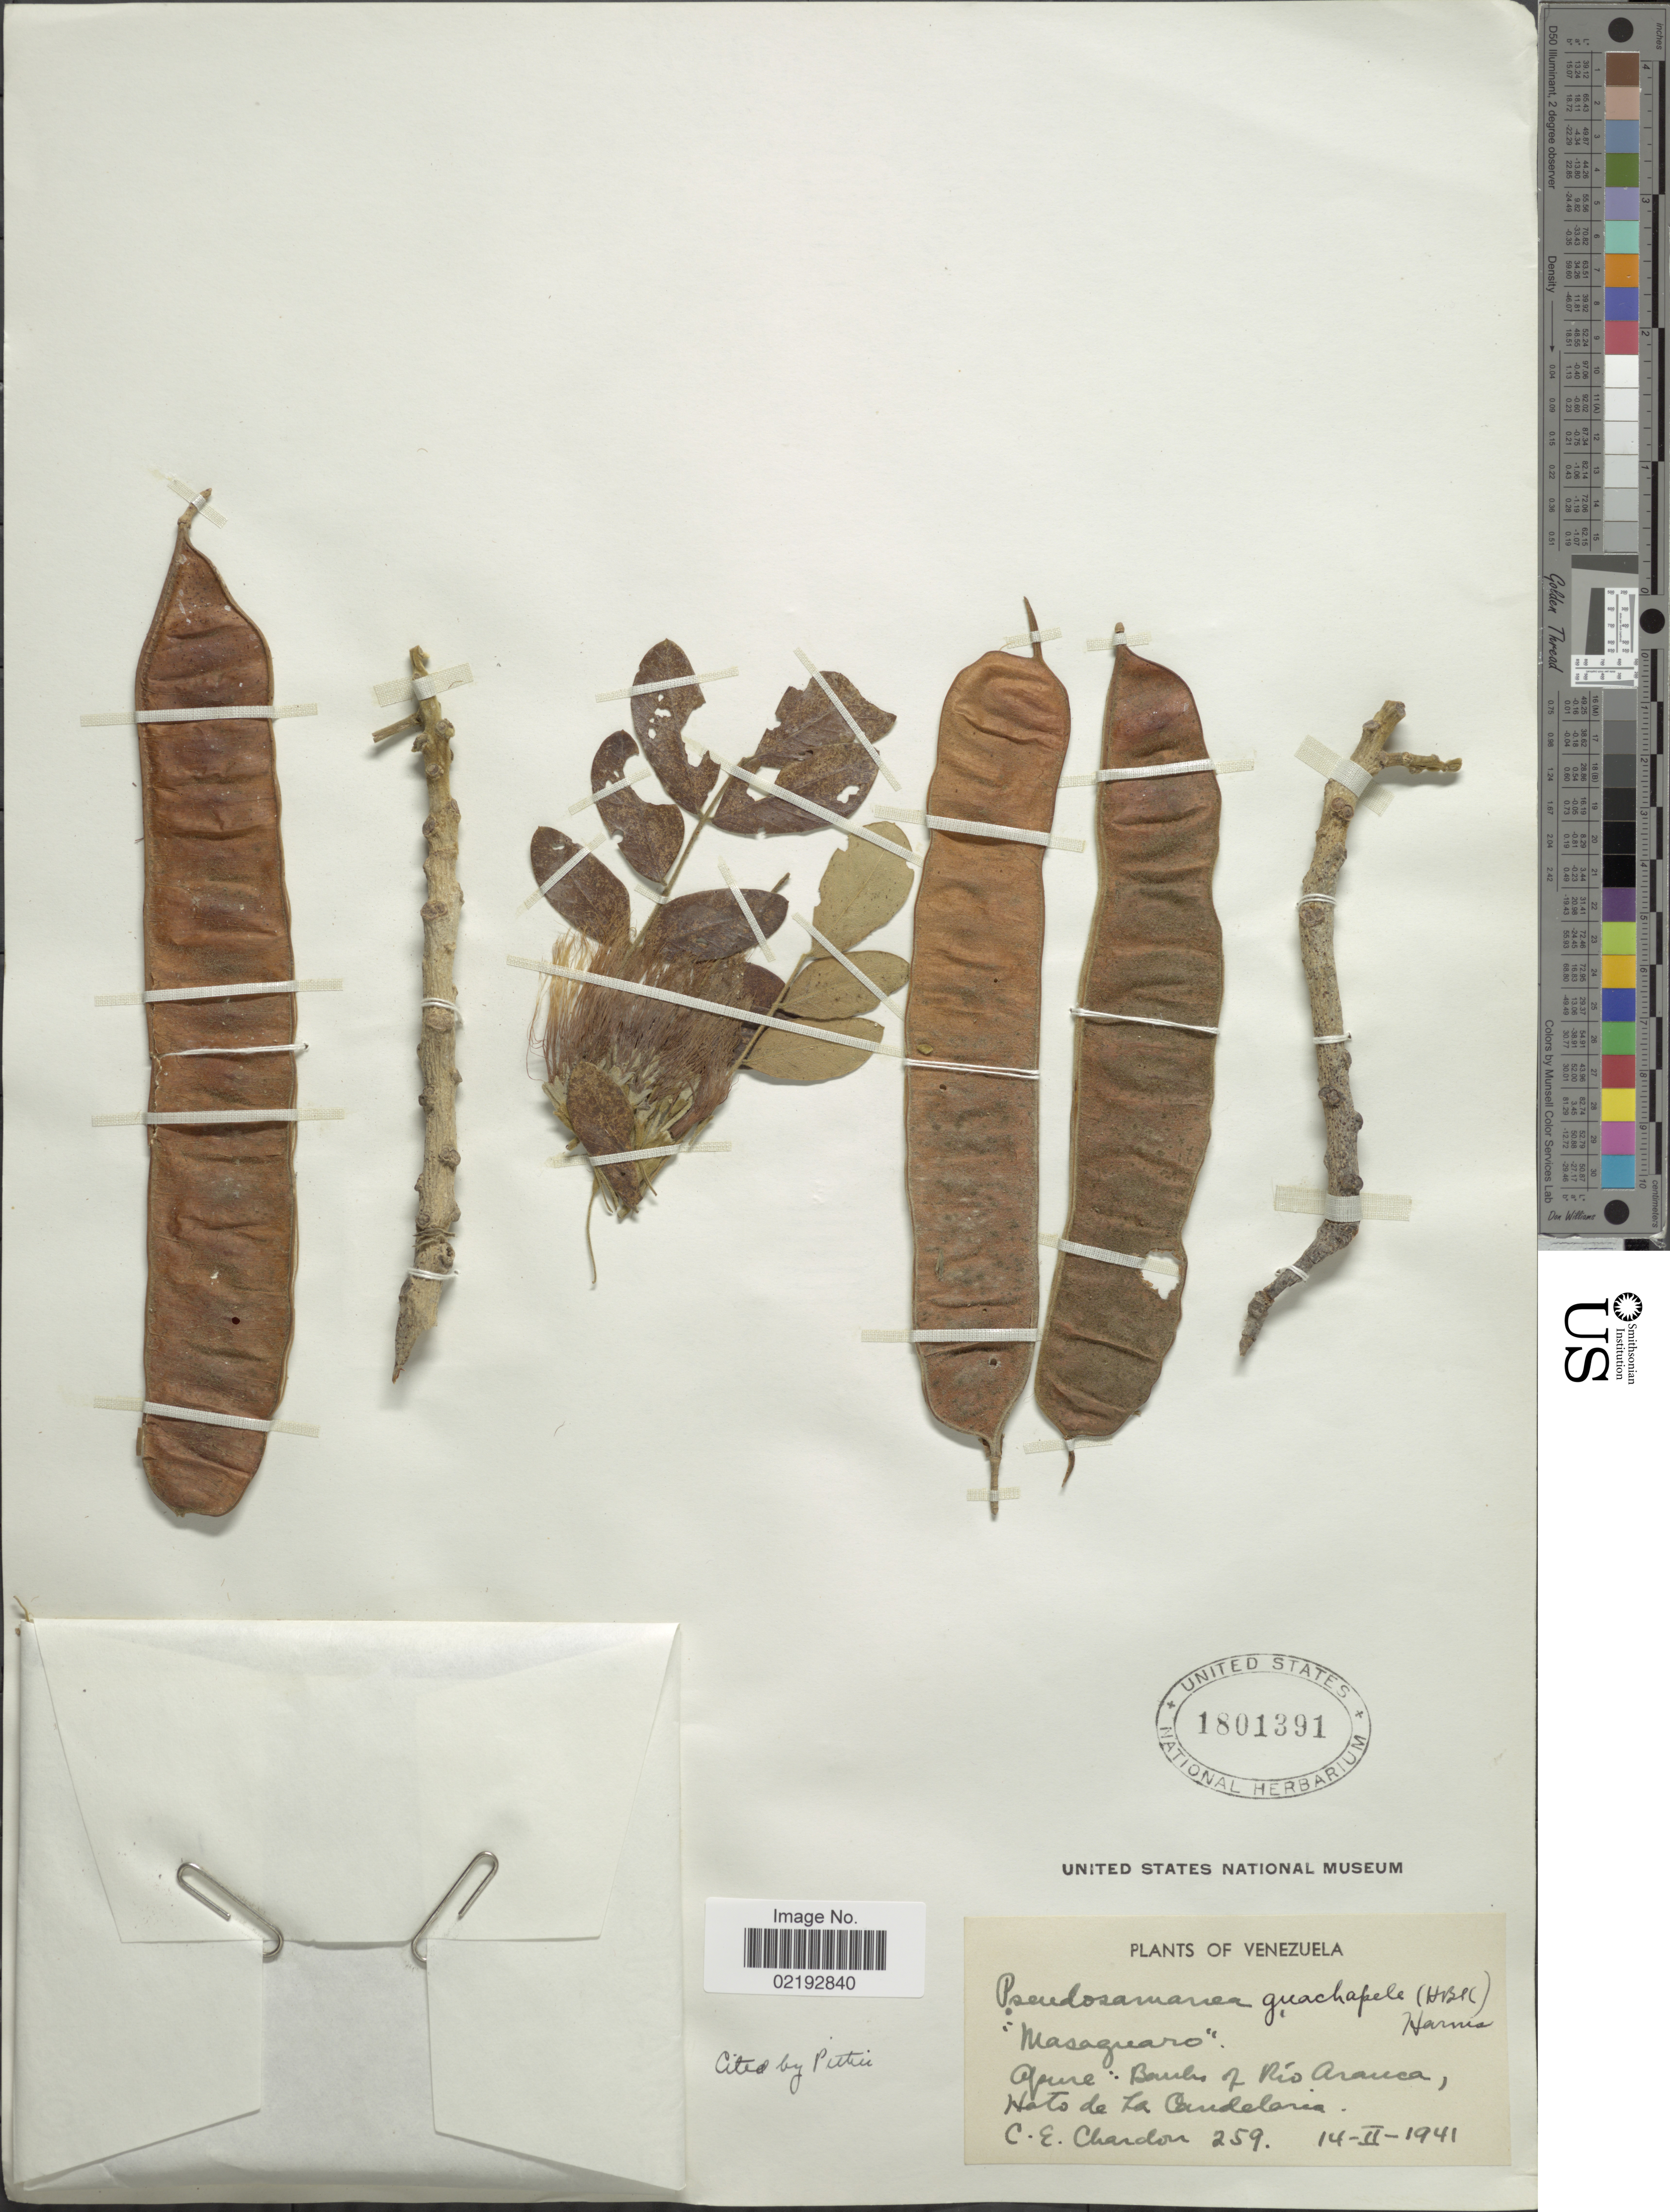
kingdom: Plantae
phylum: Tracheophyta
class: Magnoliopsida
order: Fabales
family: Fabaceae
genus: Pseudosamanea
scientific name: Pseudosamanea guachapele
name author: (Kunth) Harms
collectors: C. E. Chardón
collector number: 259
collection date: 1941-02-14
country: Venezuela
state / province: Apure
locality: Banks of Rio Arauca, Hato de La Candelaria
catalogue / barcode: US 1801391